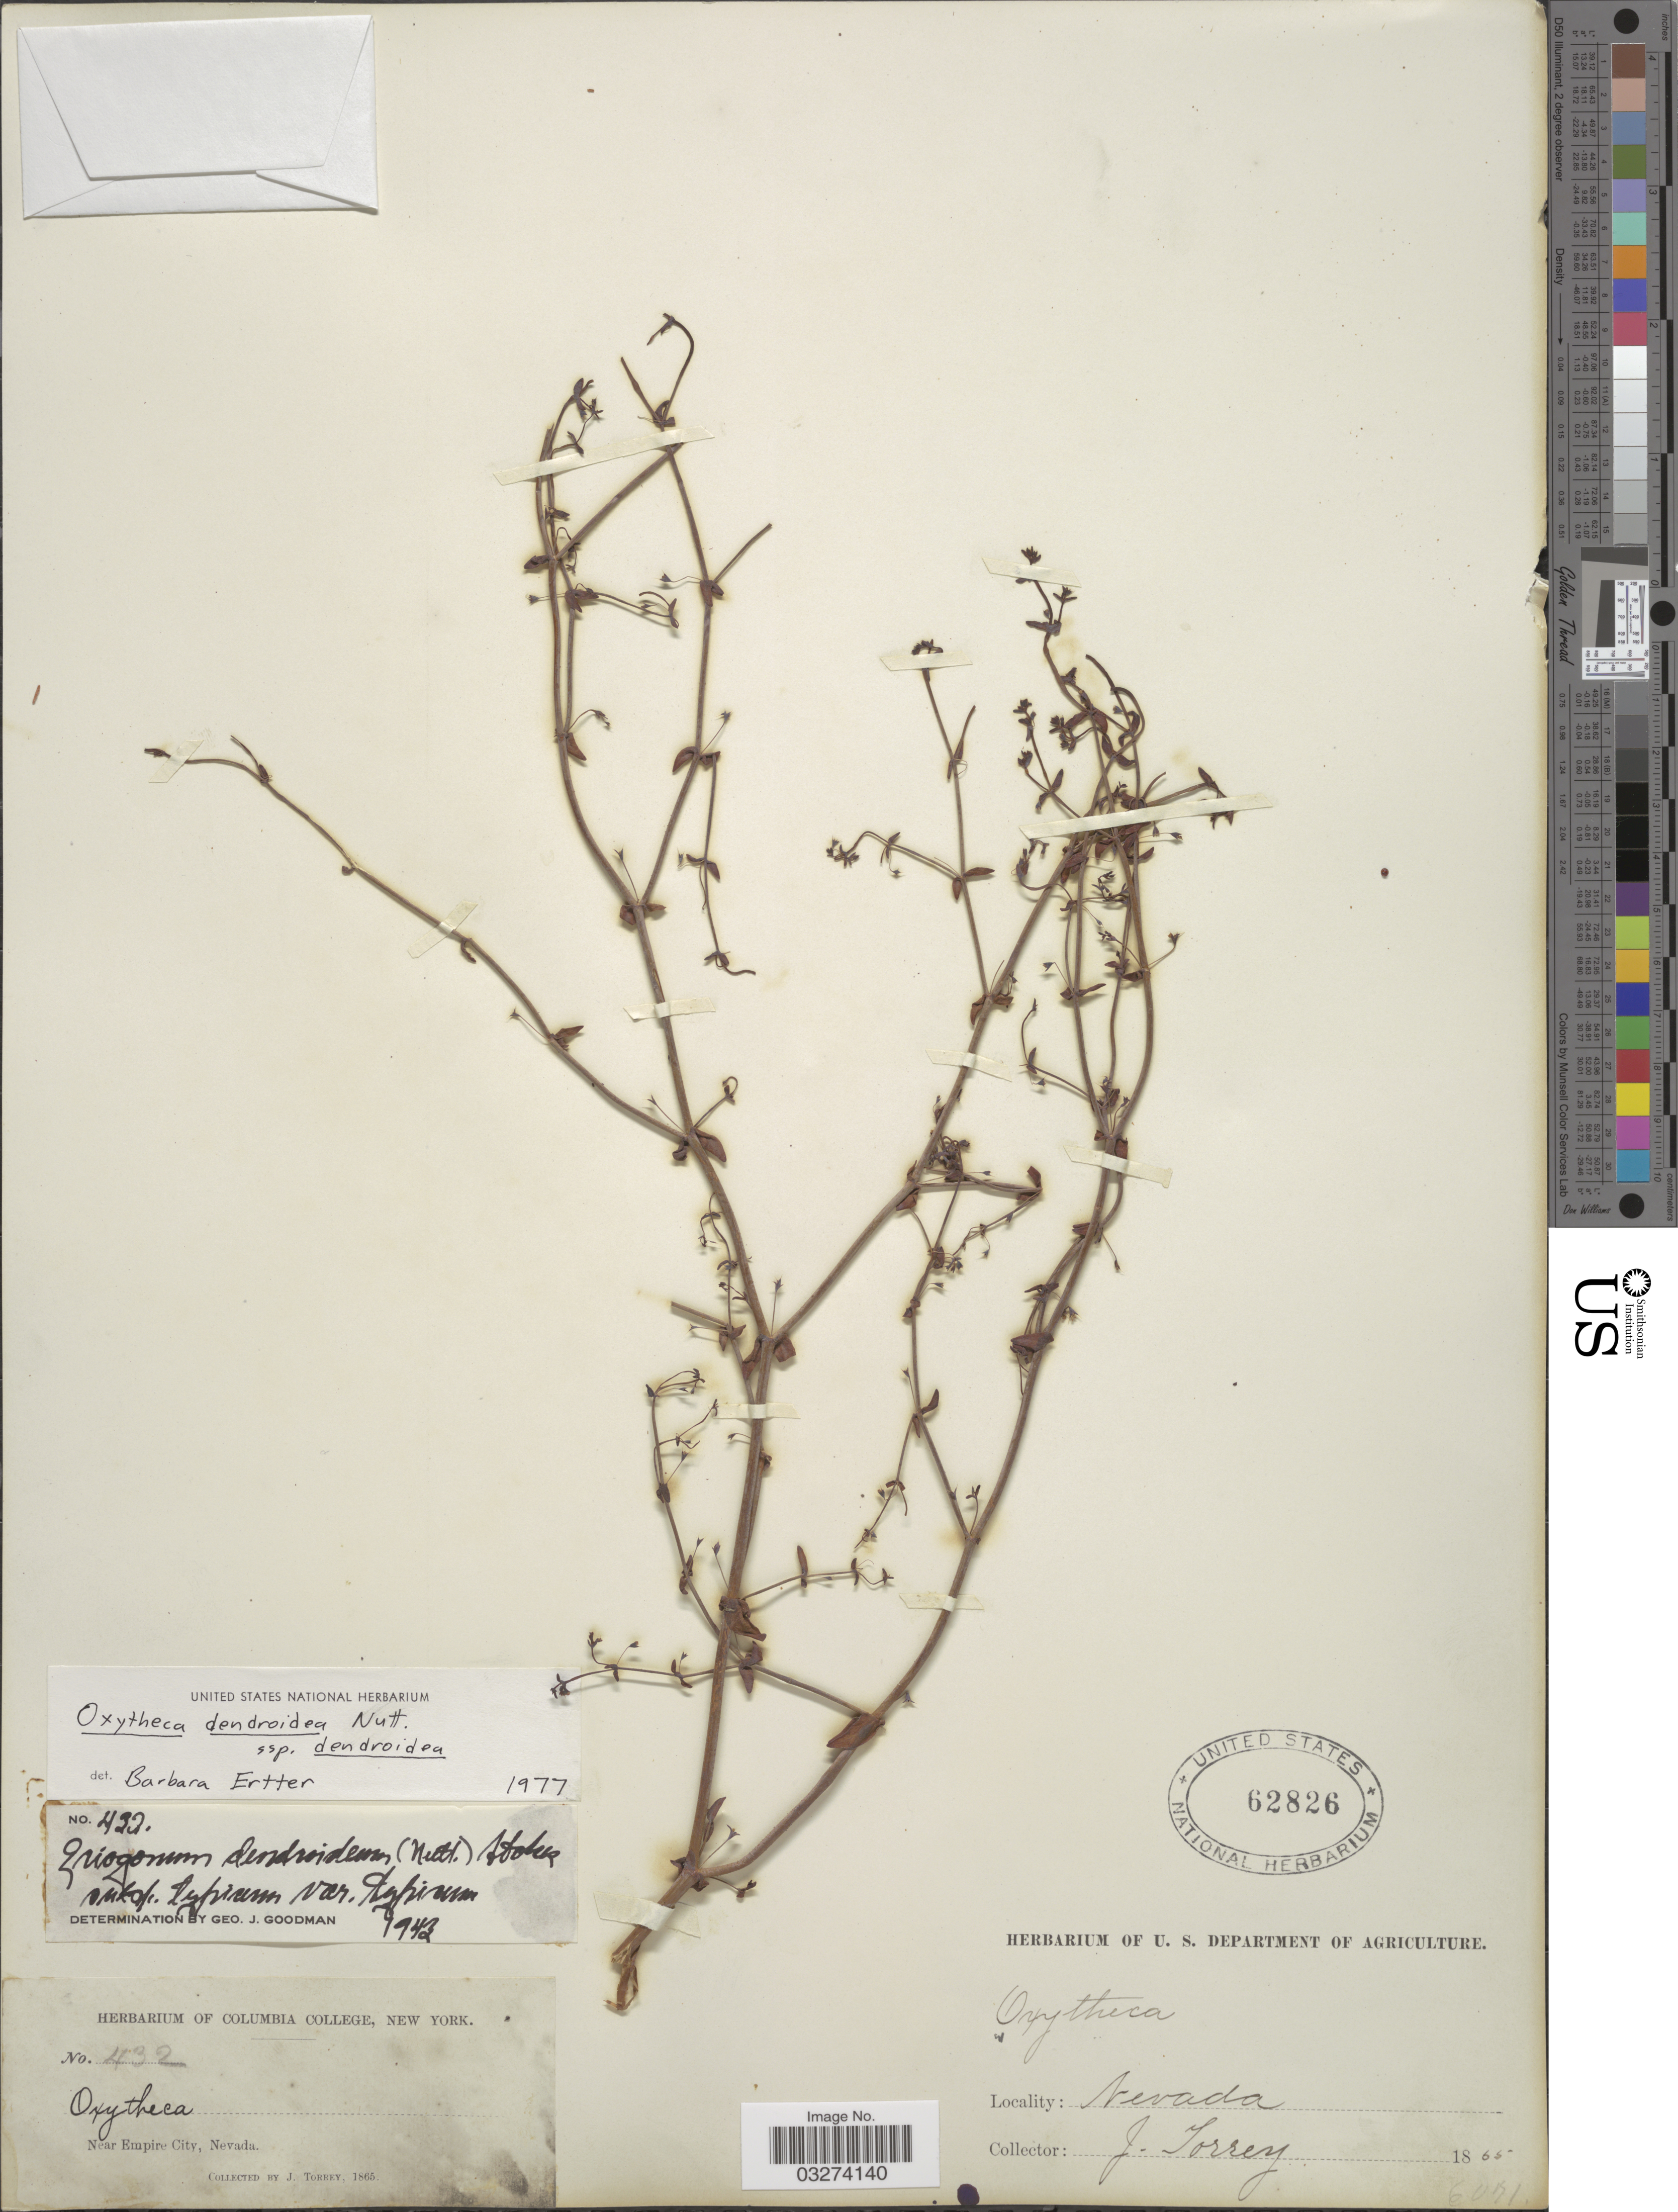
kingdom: Plantae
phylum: Tracheophyta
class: Magnoliopsida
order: Caryophyllales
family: Polygonaceae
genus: Oxytheca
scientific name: Oxytheca dendroidea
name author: Nutt.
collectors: J. Torrey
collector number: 432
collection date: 1865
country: United States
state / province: Nevada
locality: Near Empire City.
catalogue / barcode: US 62826